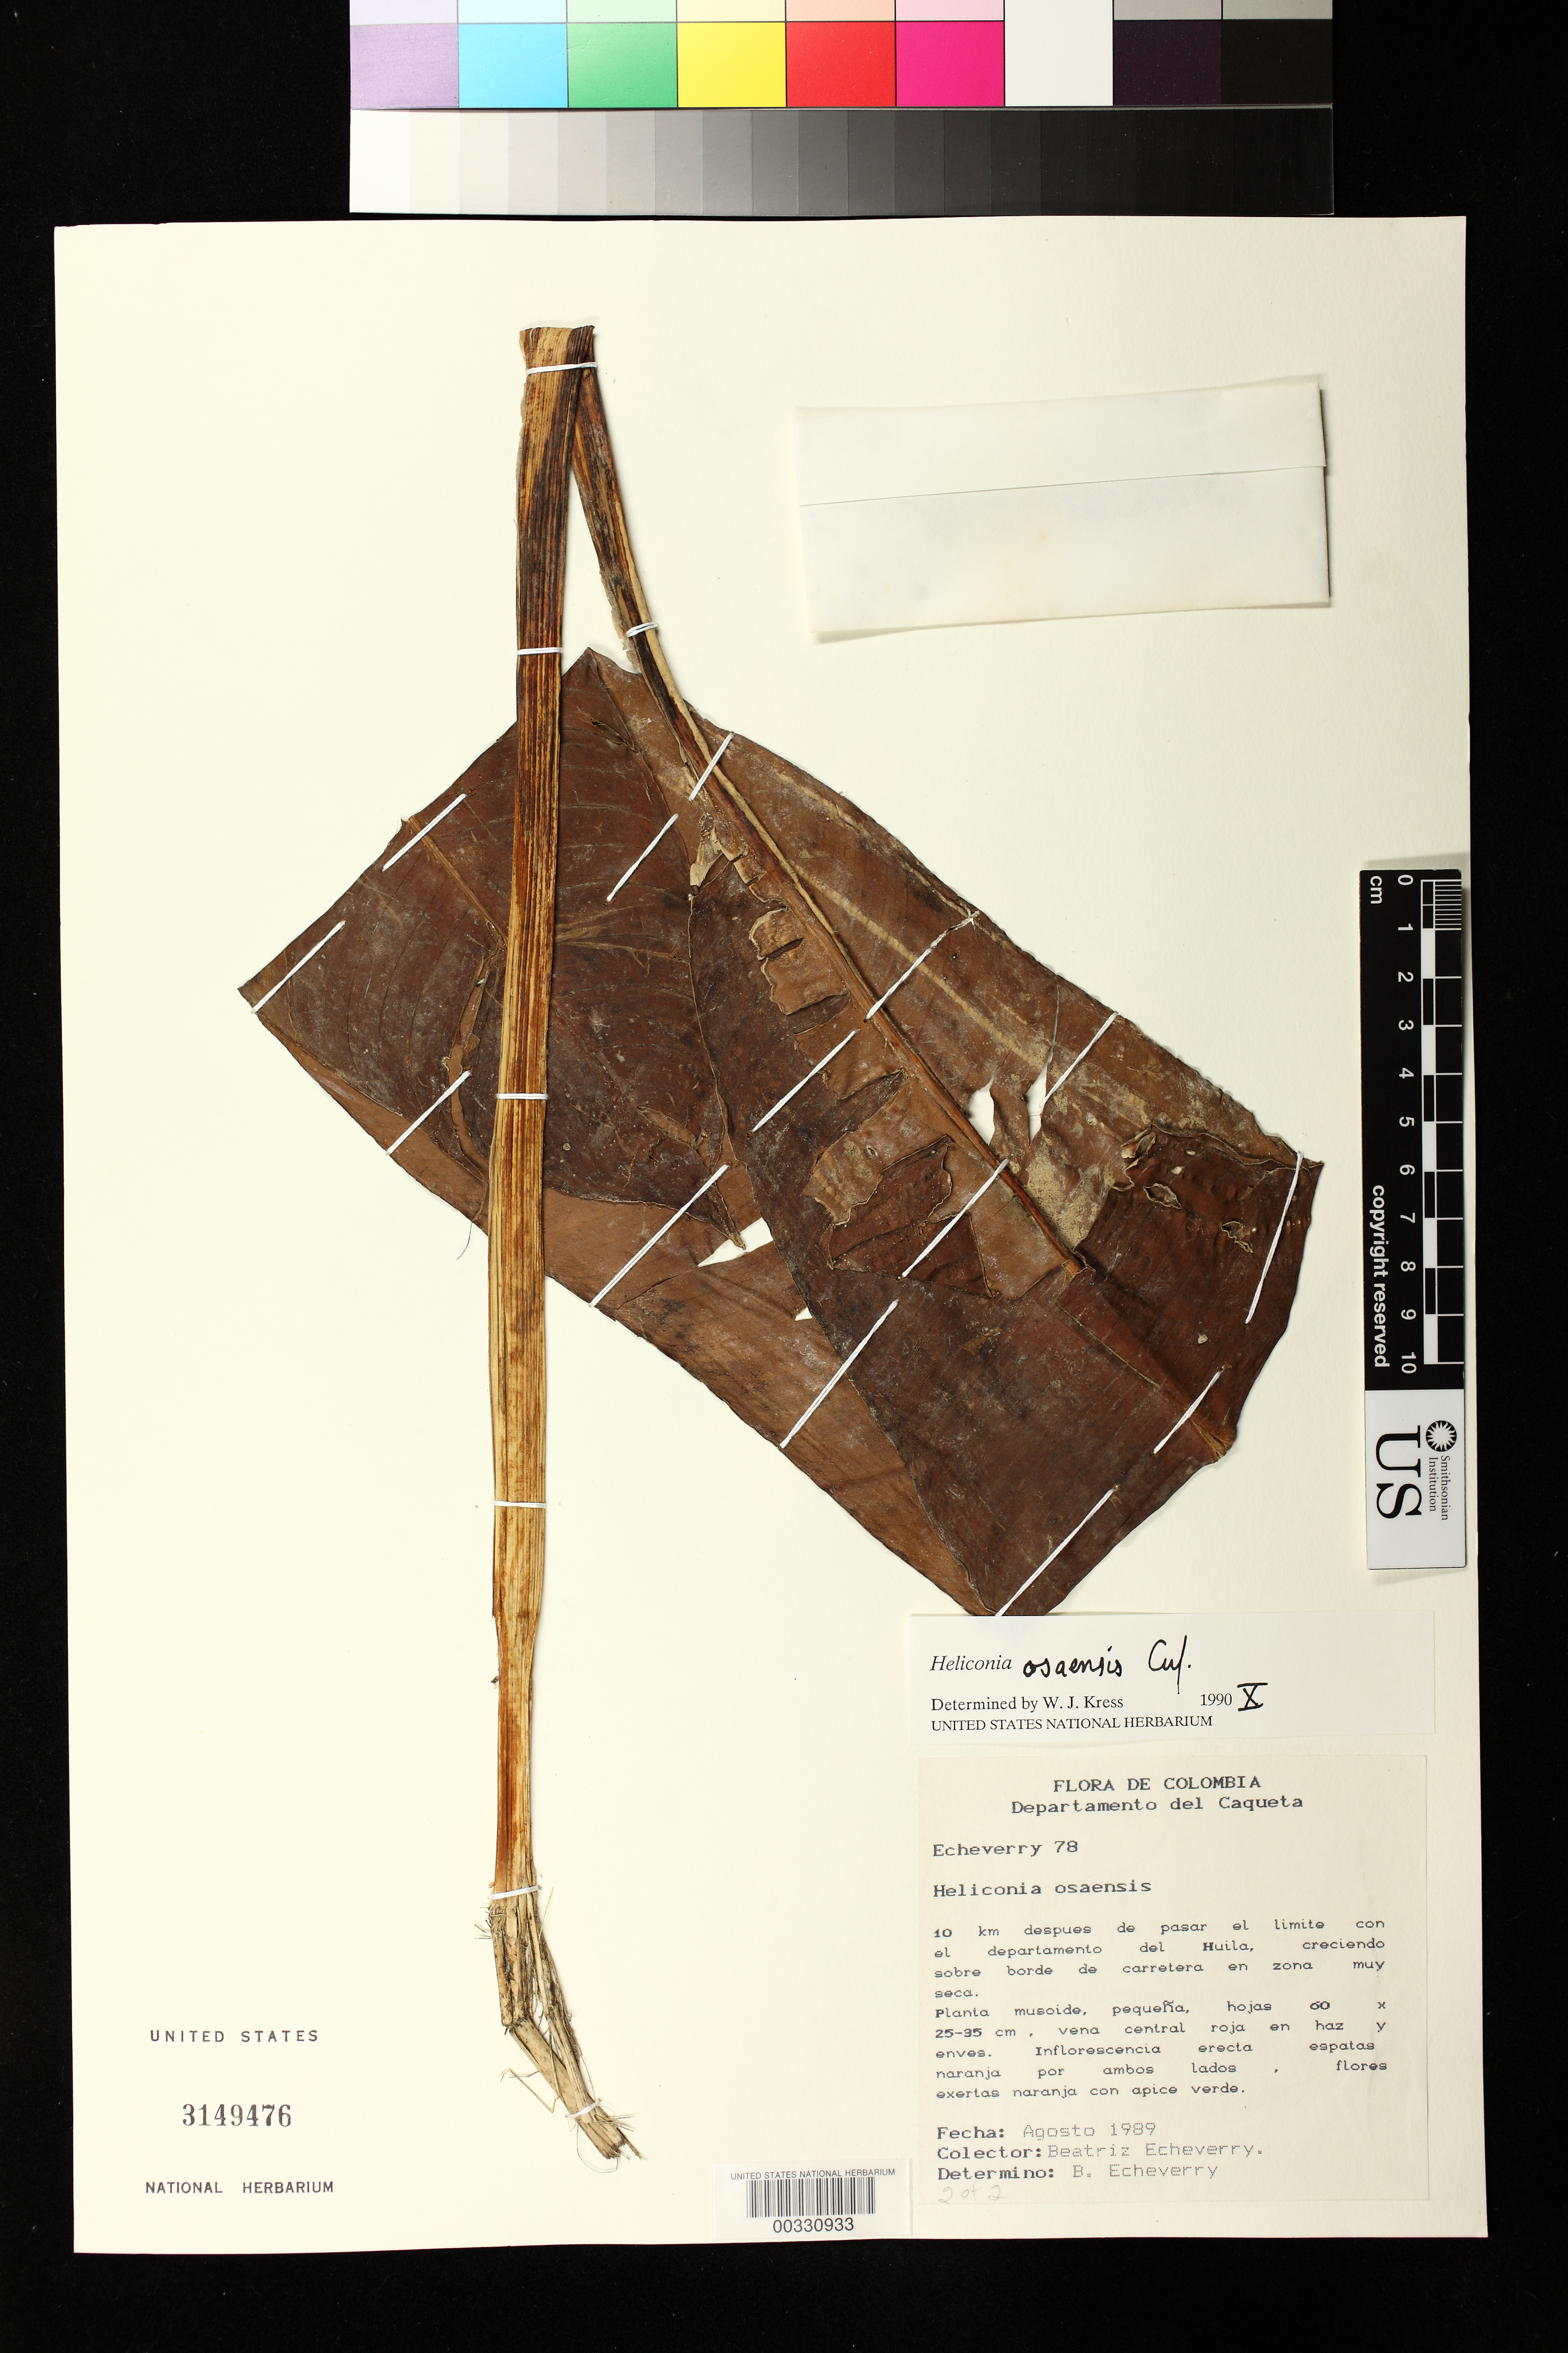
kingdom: Plantae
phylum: Tracheophyta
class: Liliopsida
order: Zingiberales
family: Heliconiaceae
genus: Heliconia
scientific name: Heliconia osaensis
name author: Cufod.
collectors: B. Echeverry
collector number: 78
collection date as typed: Aug 1989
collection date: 1989-08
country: Colombia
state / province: Caquetá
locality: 10 km beyond border of Department Huila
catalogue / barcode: US 3149476